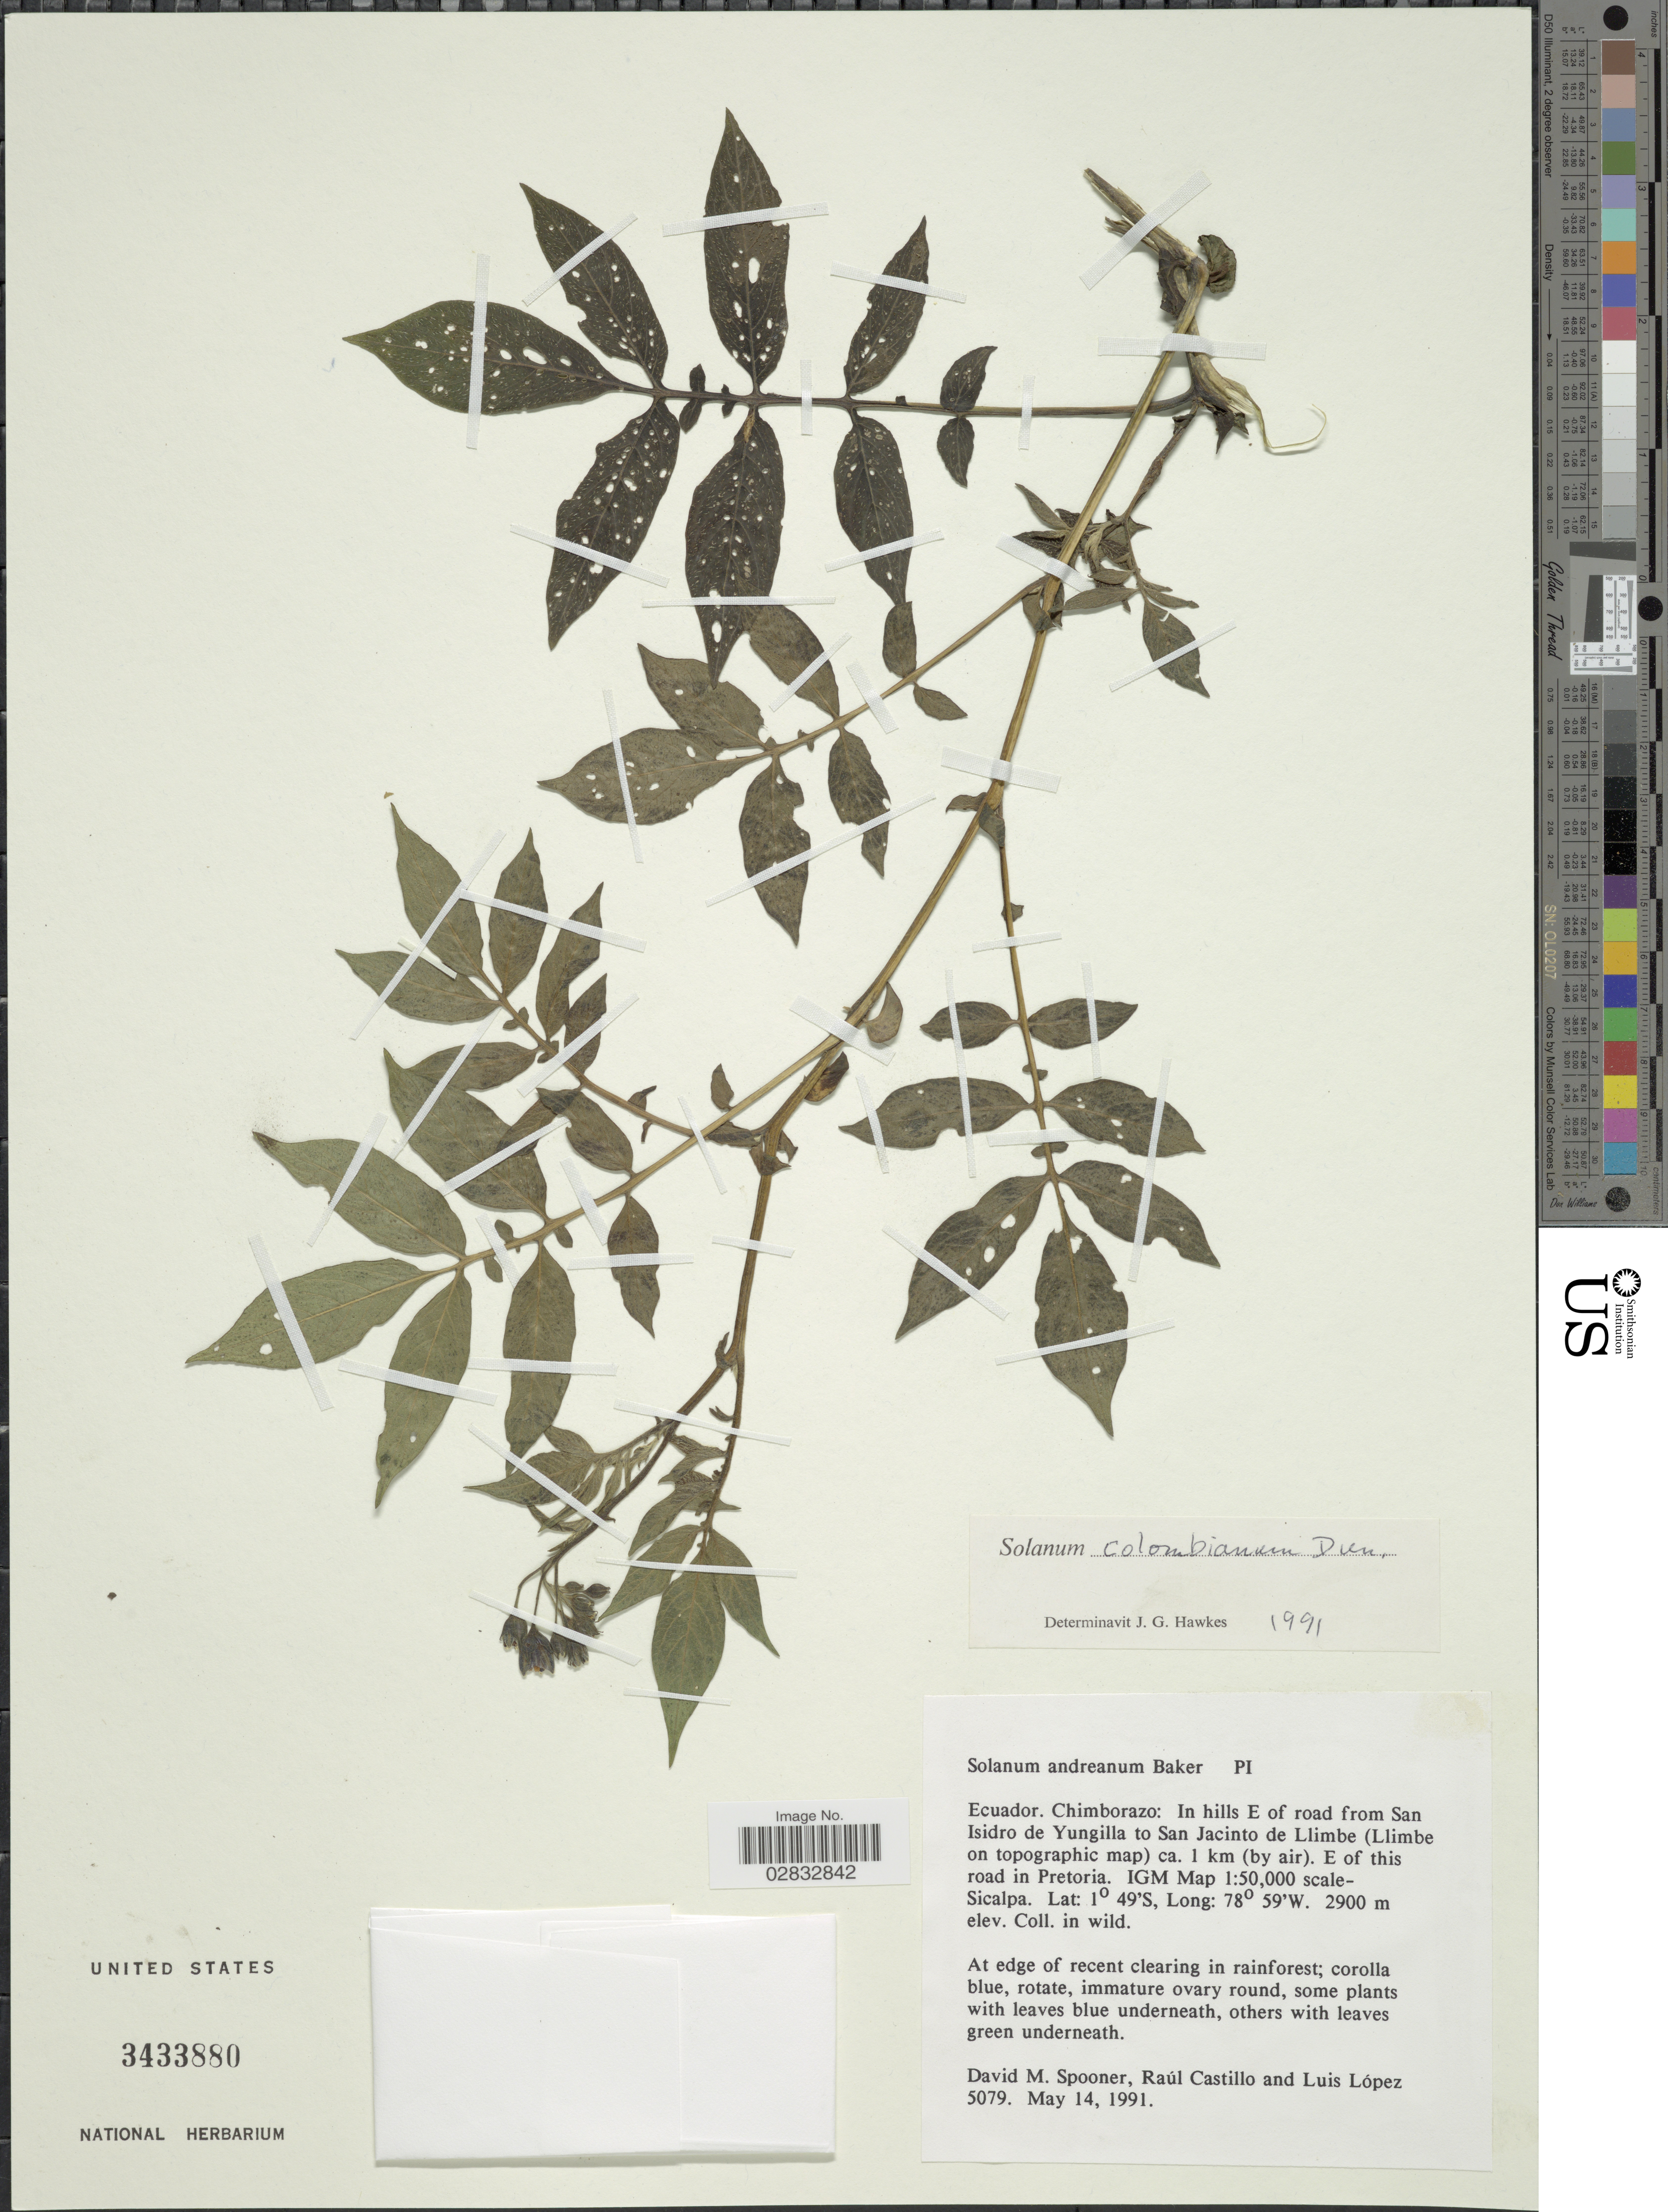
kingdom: Plantae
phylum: Tracheophyta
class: Magnoliopsida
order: Solanales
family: Solanaceae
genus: Solanum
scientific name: Solanum colombianum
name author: Dunal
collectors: D. Spooner, R. Castillo & L. López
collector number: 5079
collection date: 1991-05-14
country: Ecuador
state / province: Chimborazo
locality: In hills E of road from San Isidro de Yungilla to San Jacinto de Llimbe (Llimbe on topographic map) ca. 1 km (by air). E of this road in Pretoria. IGM Map 1:50,000 scale-Sicalpa.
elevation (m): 2900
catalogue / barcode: US 3433880